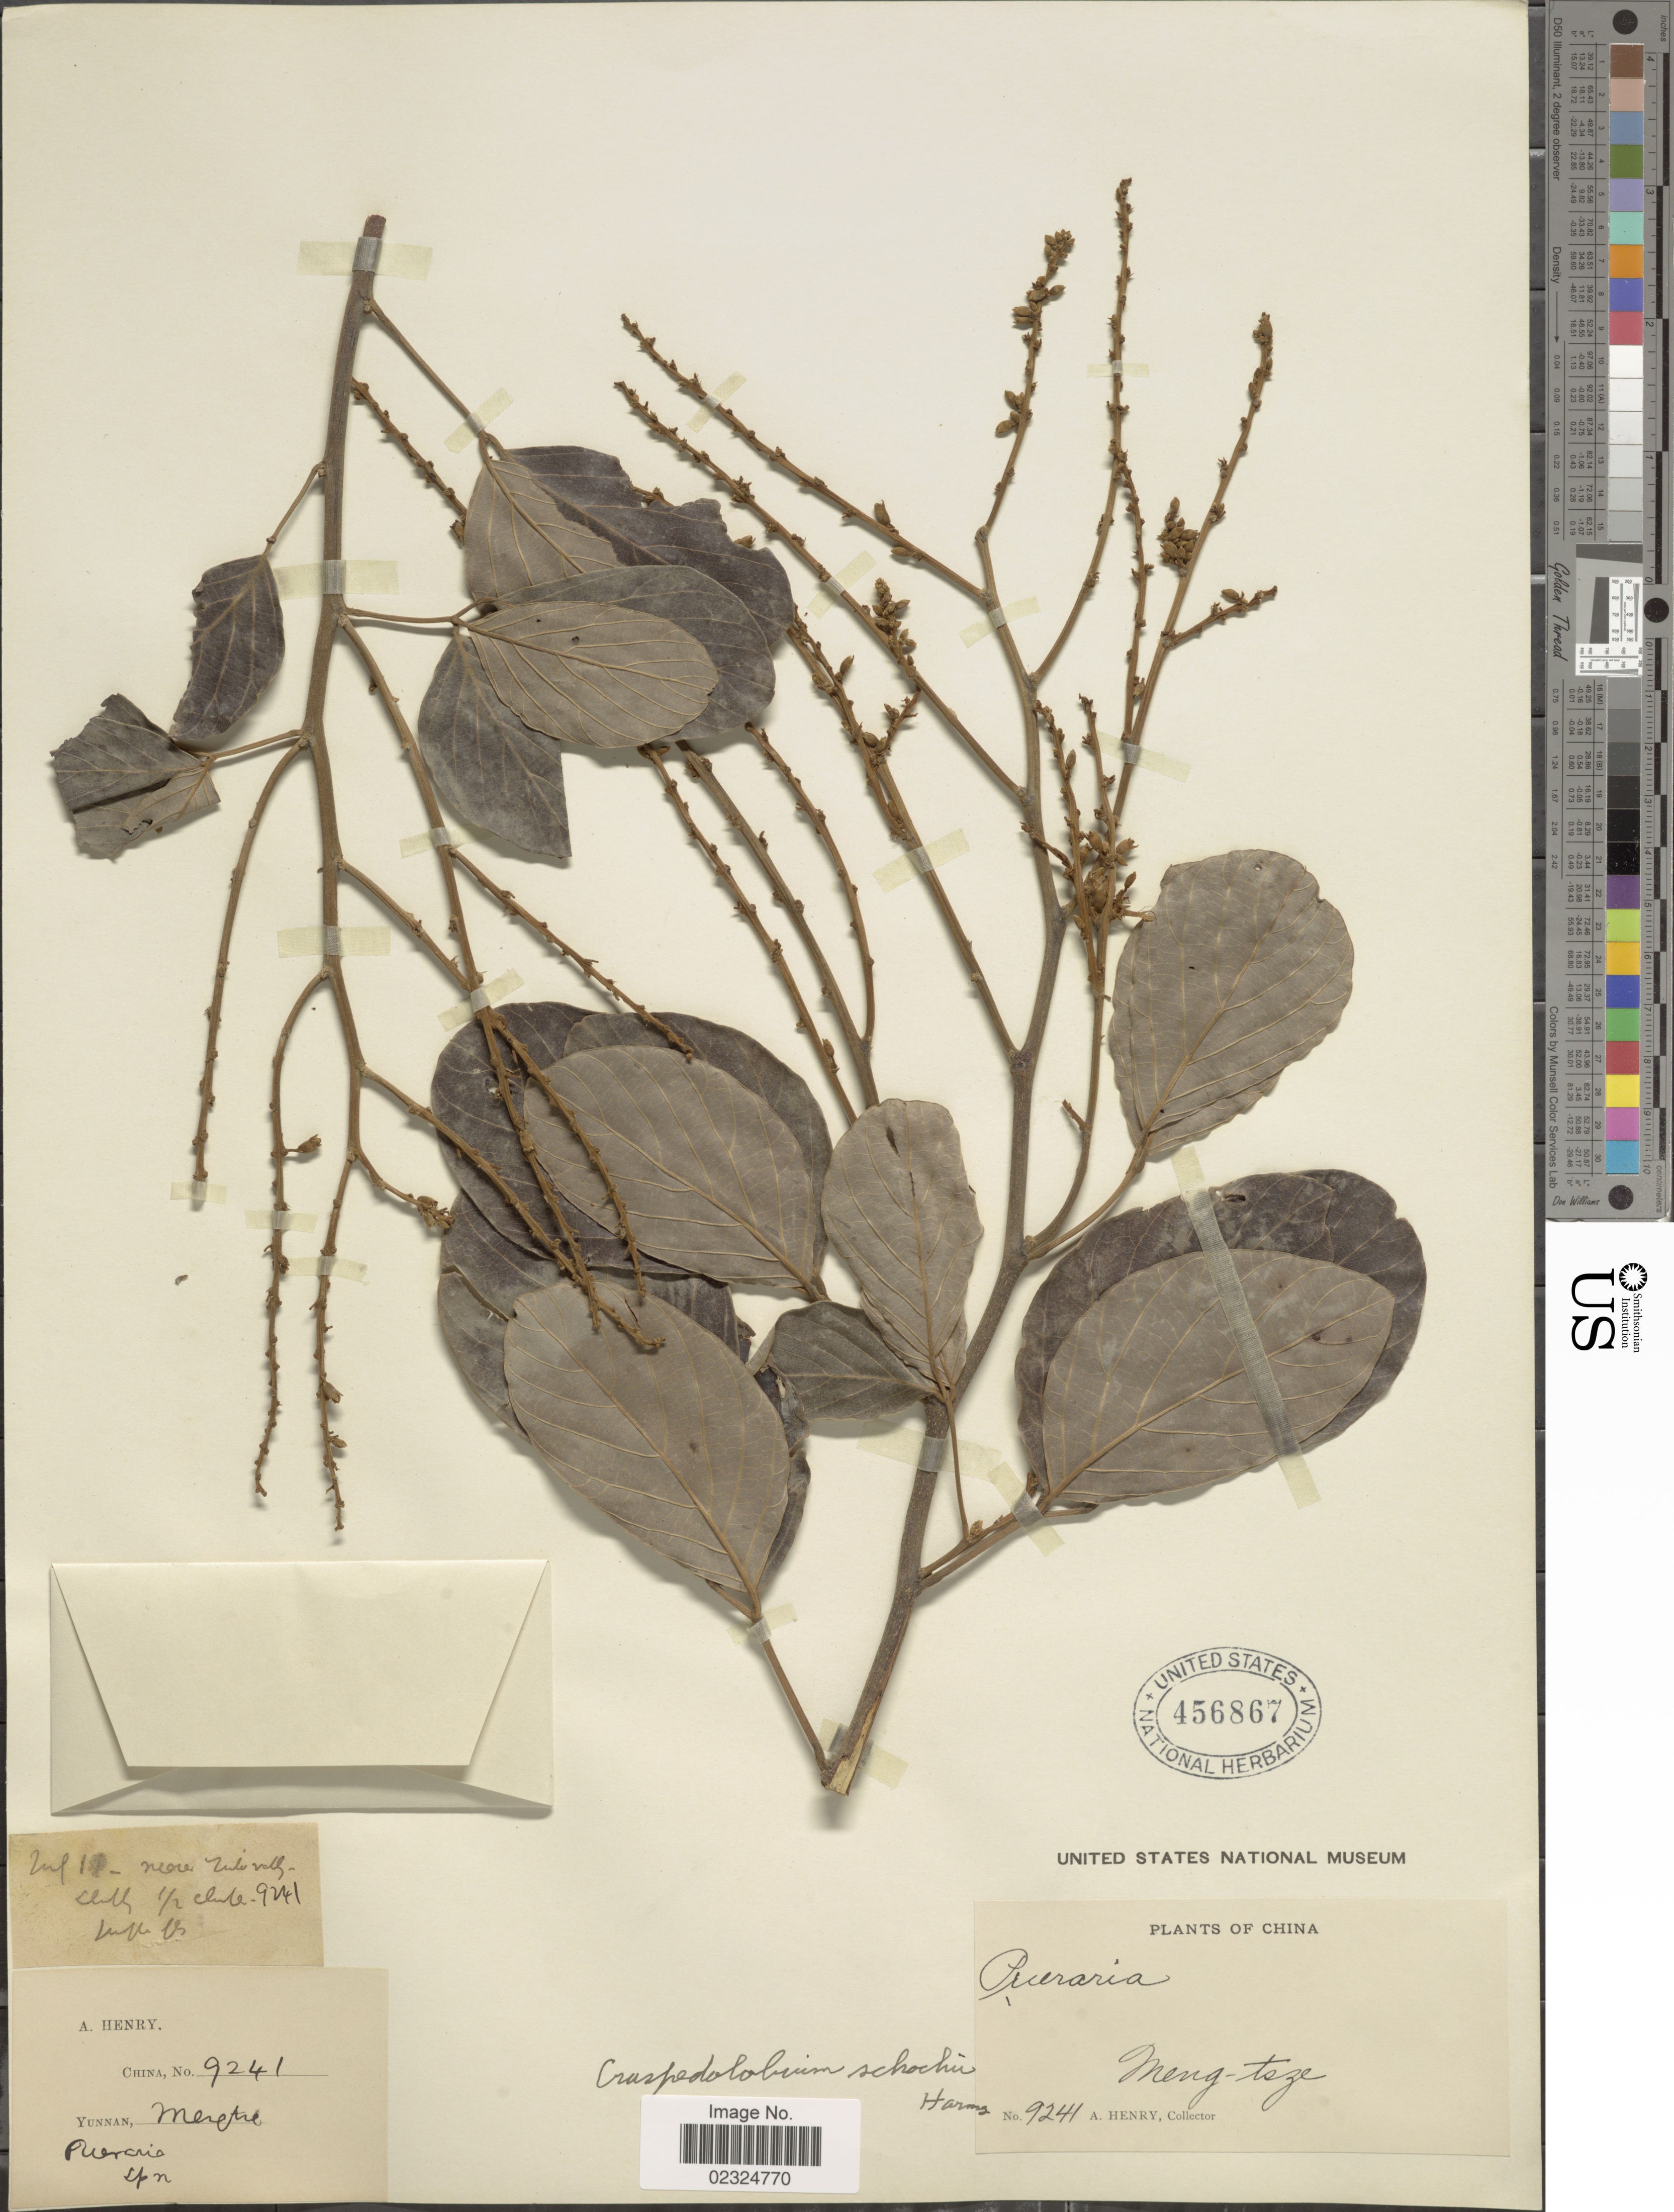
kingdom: Plantae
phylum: Tracheophyta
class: Magnoliopsida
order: Fabales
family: Fabaceae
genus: Craspedolobium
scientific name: Craspedolobium sp.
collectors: A. Henry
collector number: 9241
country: China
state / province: Yunnan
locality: Mengzi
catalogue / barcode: US 456867